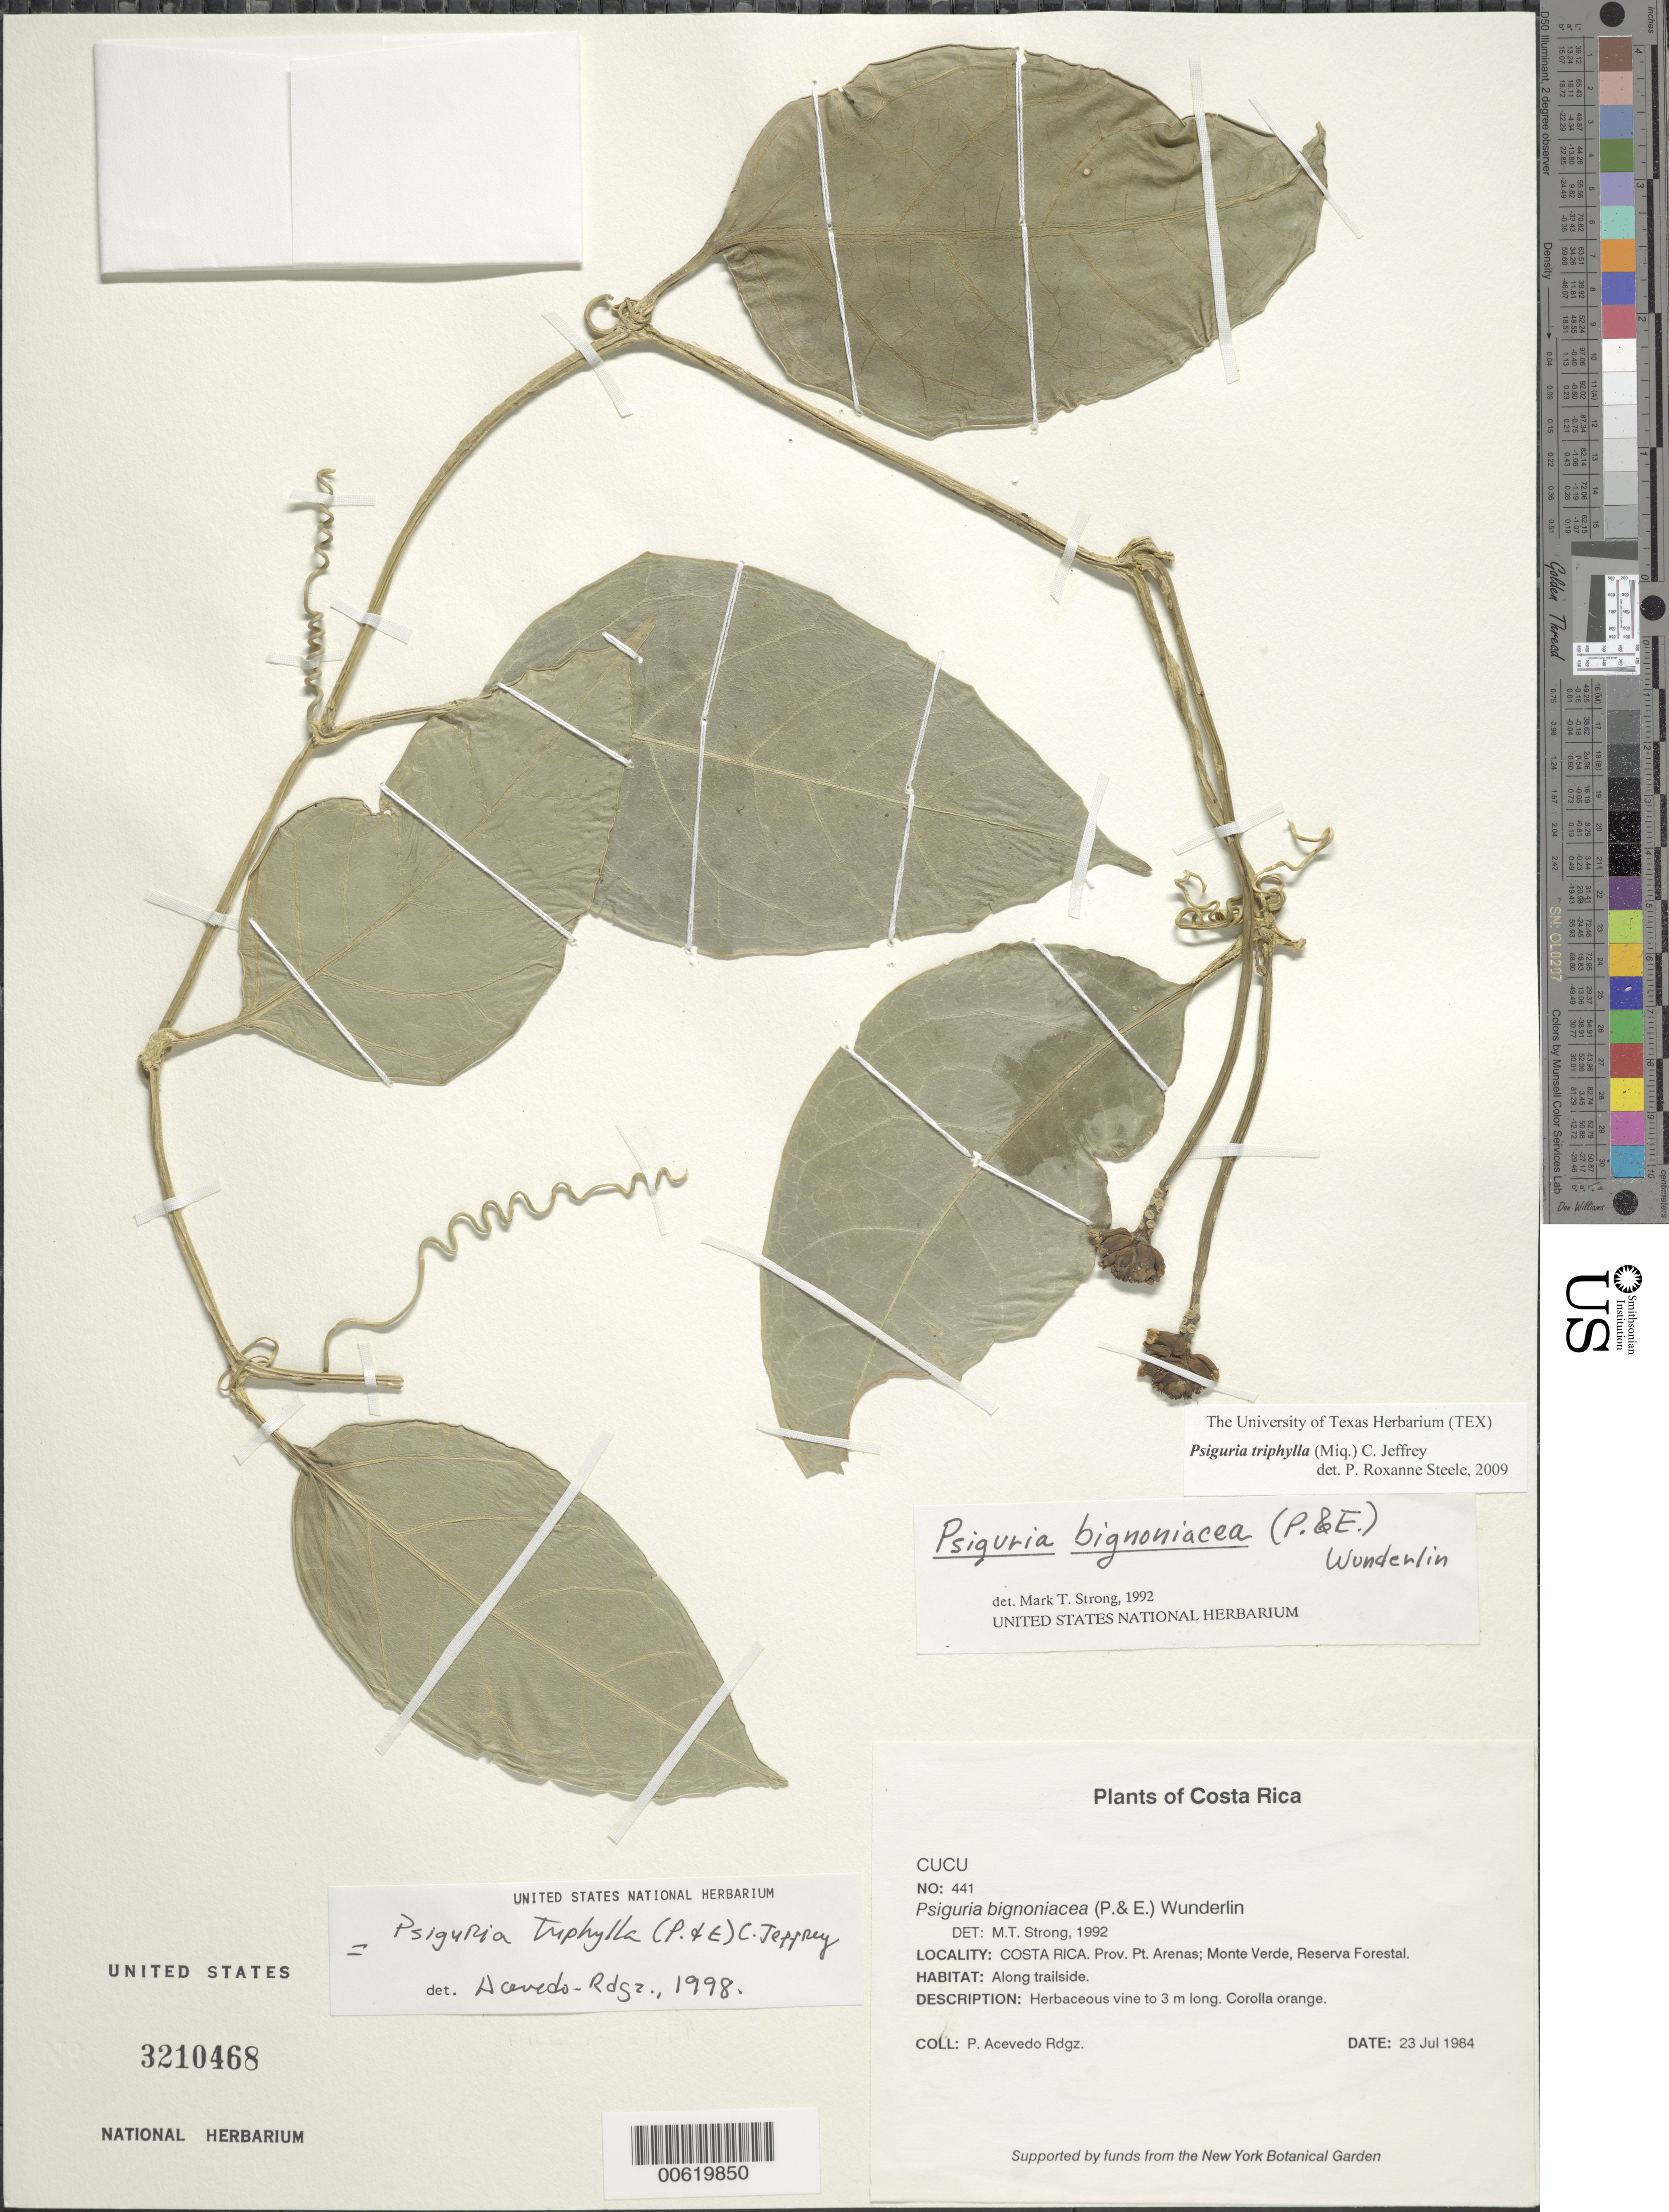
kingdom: Plantae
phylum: Tracheophyta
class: Magnoliopsida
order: Cucurbitales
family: Cucurbitaceae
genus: Psiguria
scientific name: Psiguria triphylla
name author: (Miq.) C. Jeffrey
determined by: Strong, M. T., (US), Smithsonian Institution - National Museum of Natural History (UNITED STATES)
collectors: P. Acevedo-Rodr.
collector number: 441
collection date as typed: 23 Jul 1984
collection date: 1984-07-23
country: Costa Rica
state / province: Puntarenas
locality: Prov. Pt. Arenas; Monte Verde, Reserva Forestal.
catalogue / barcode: US 3210468